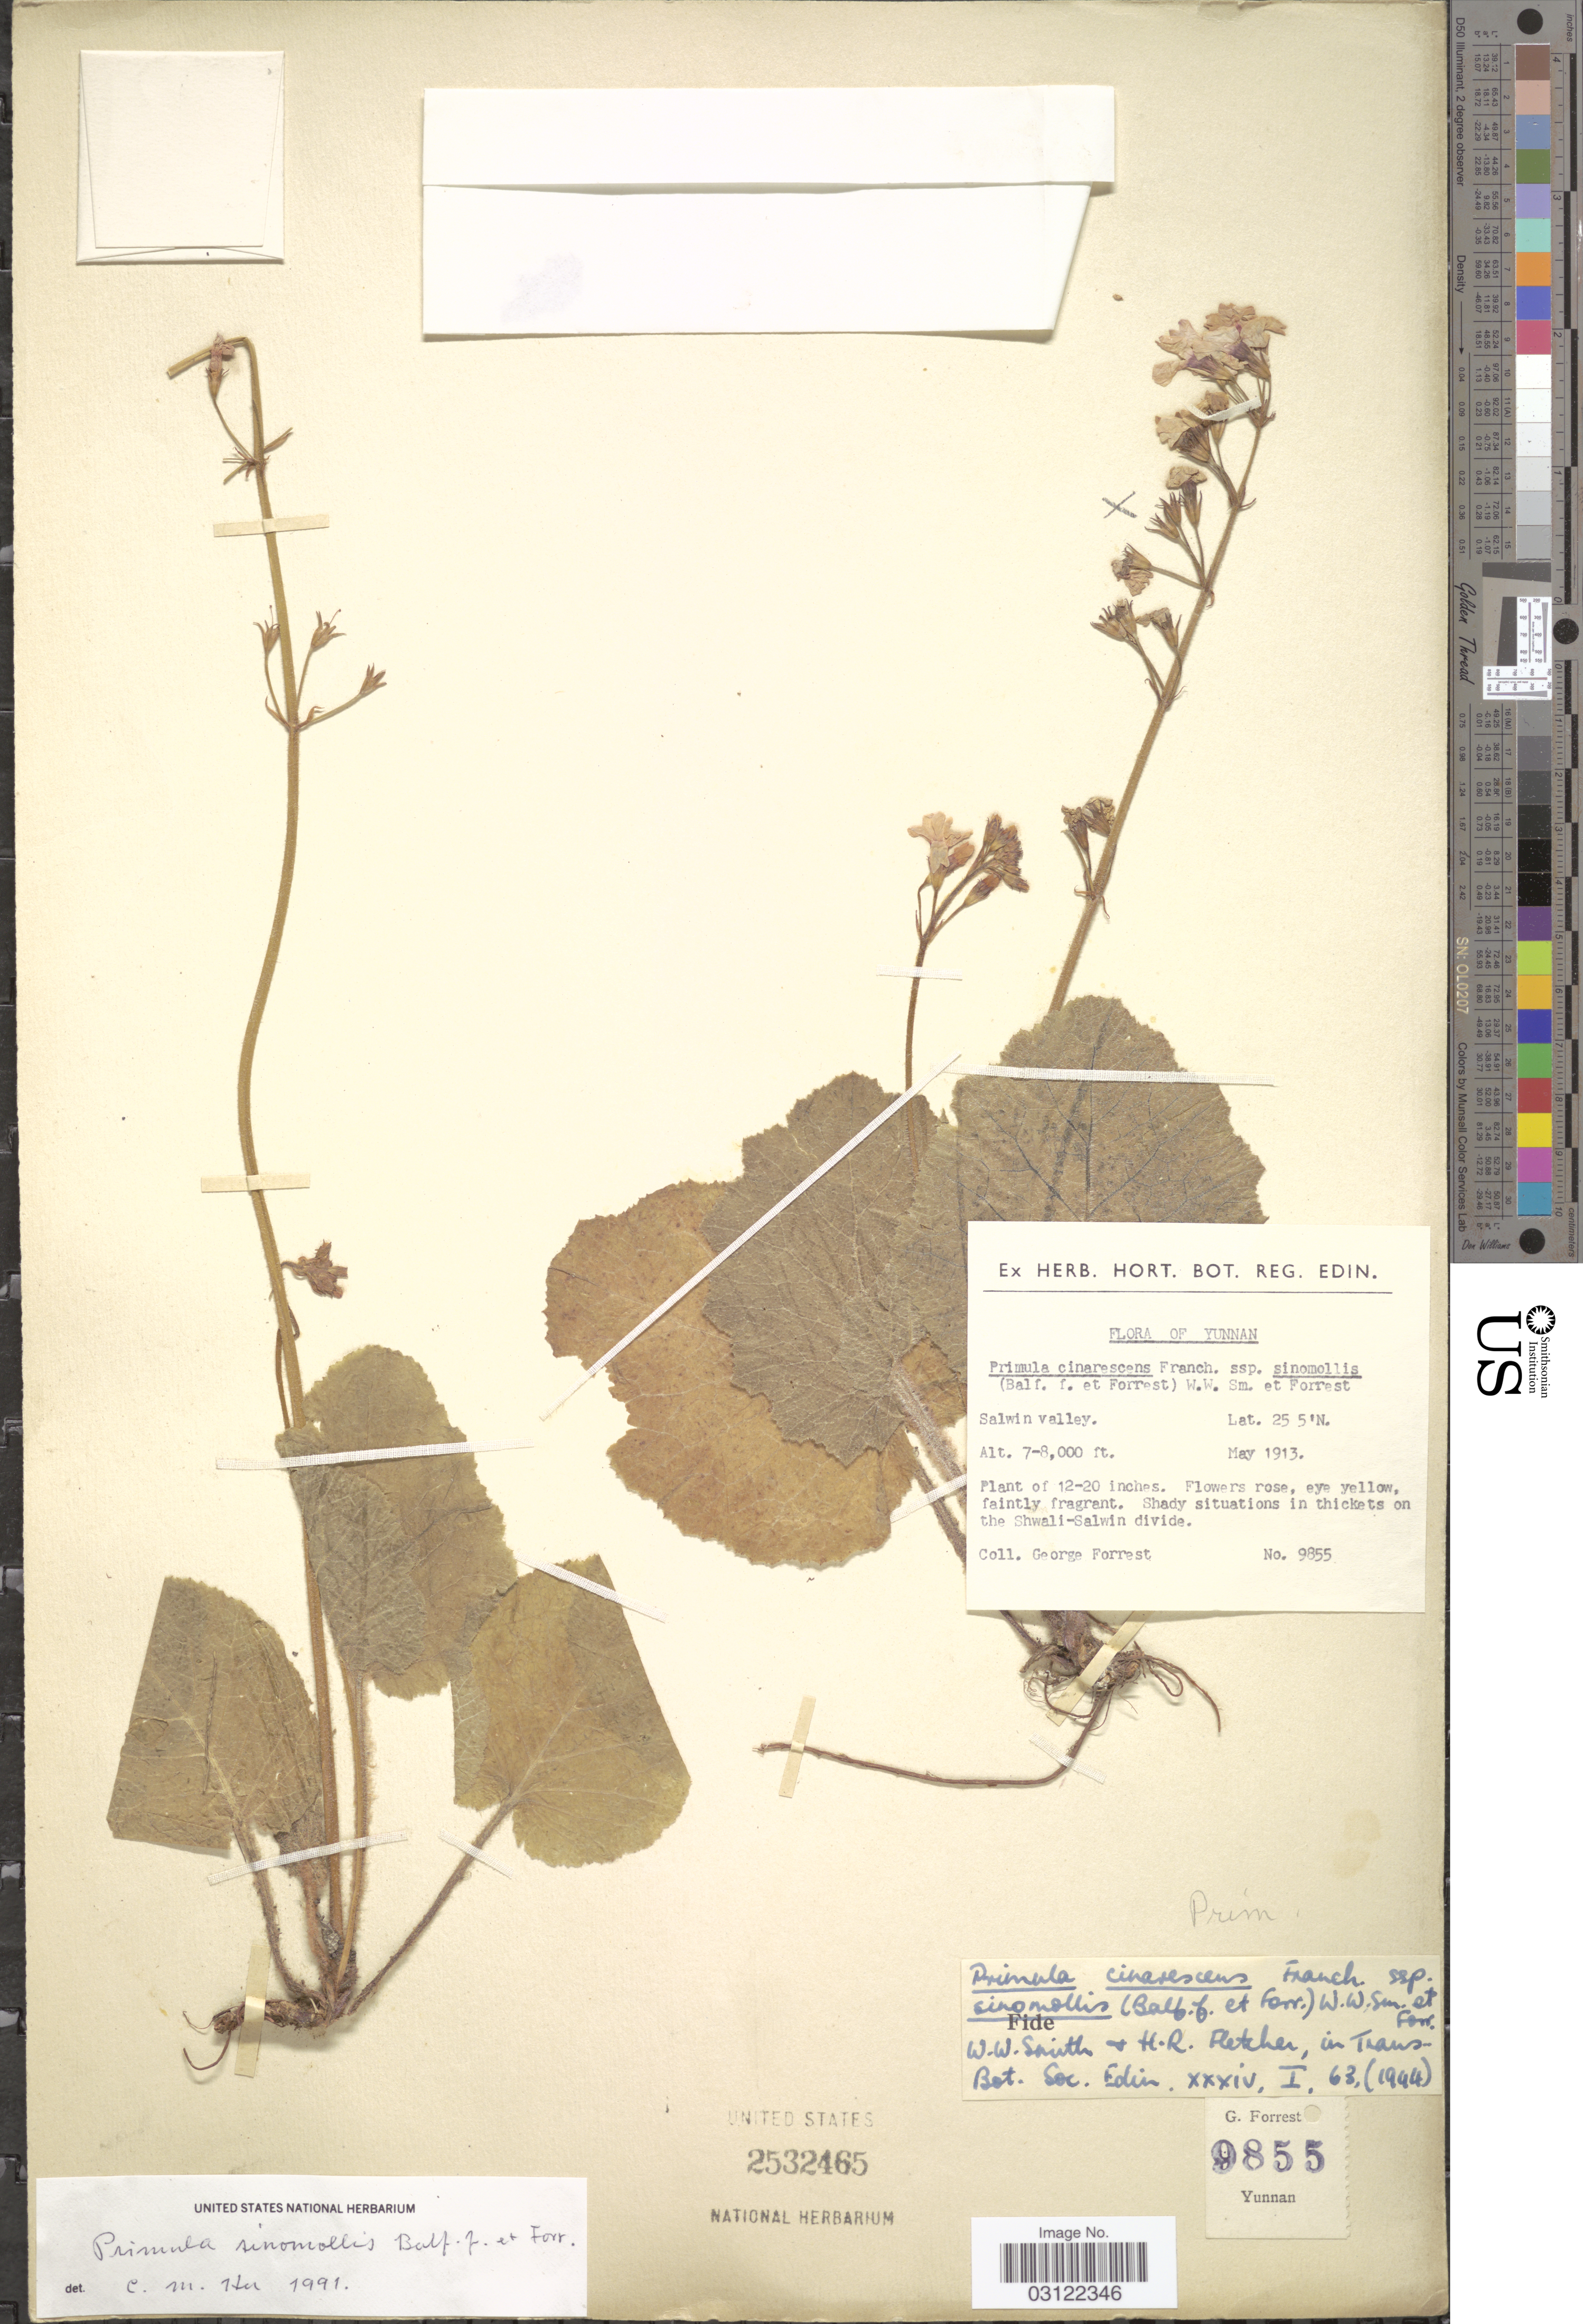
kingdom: Plantae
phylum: Tracheophyta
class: Magnoliopsida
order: Ericales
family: Primulaceae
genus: Primula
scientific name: Primula sinomollis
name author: Balf. f. & Forrest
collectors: G. Forrest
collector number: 9855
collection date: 1913-05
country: China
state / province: Yunnan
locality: Salwin valley. On the Shwali-Salwin divide.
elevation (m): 2134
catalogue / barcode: US 2532465